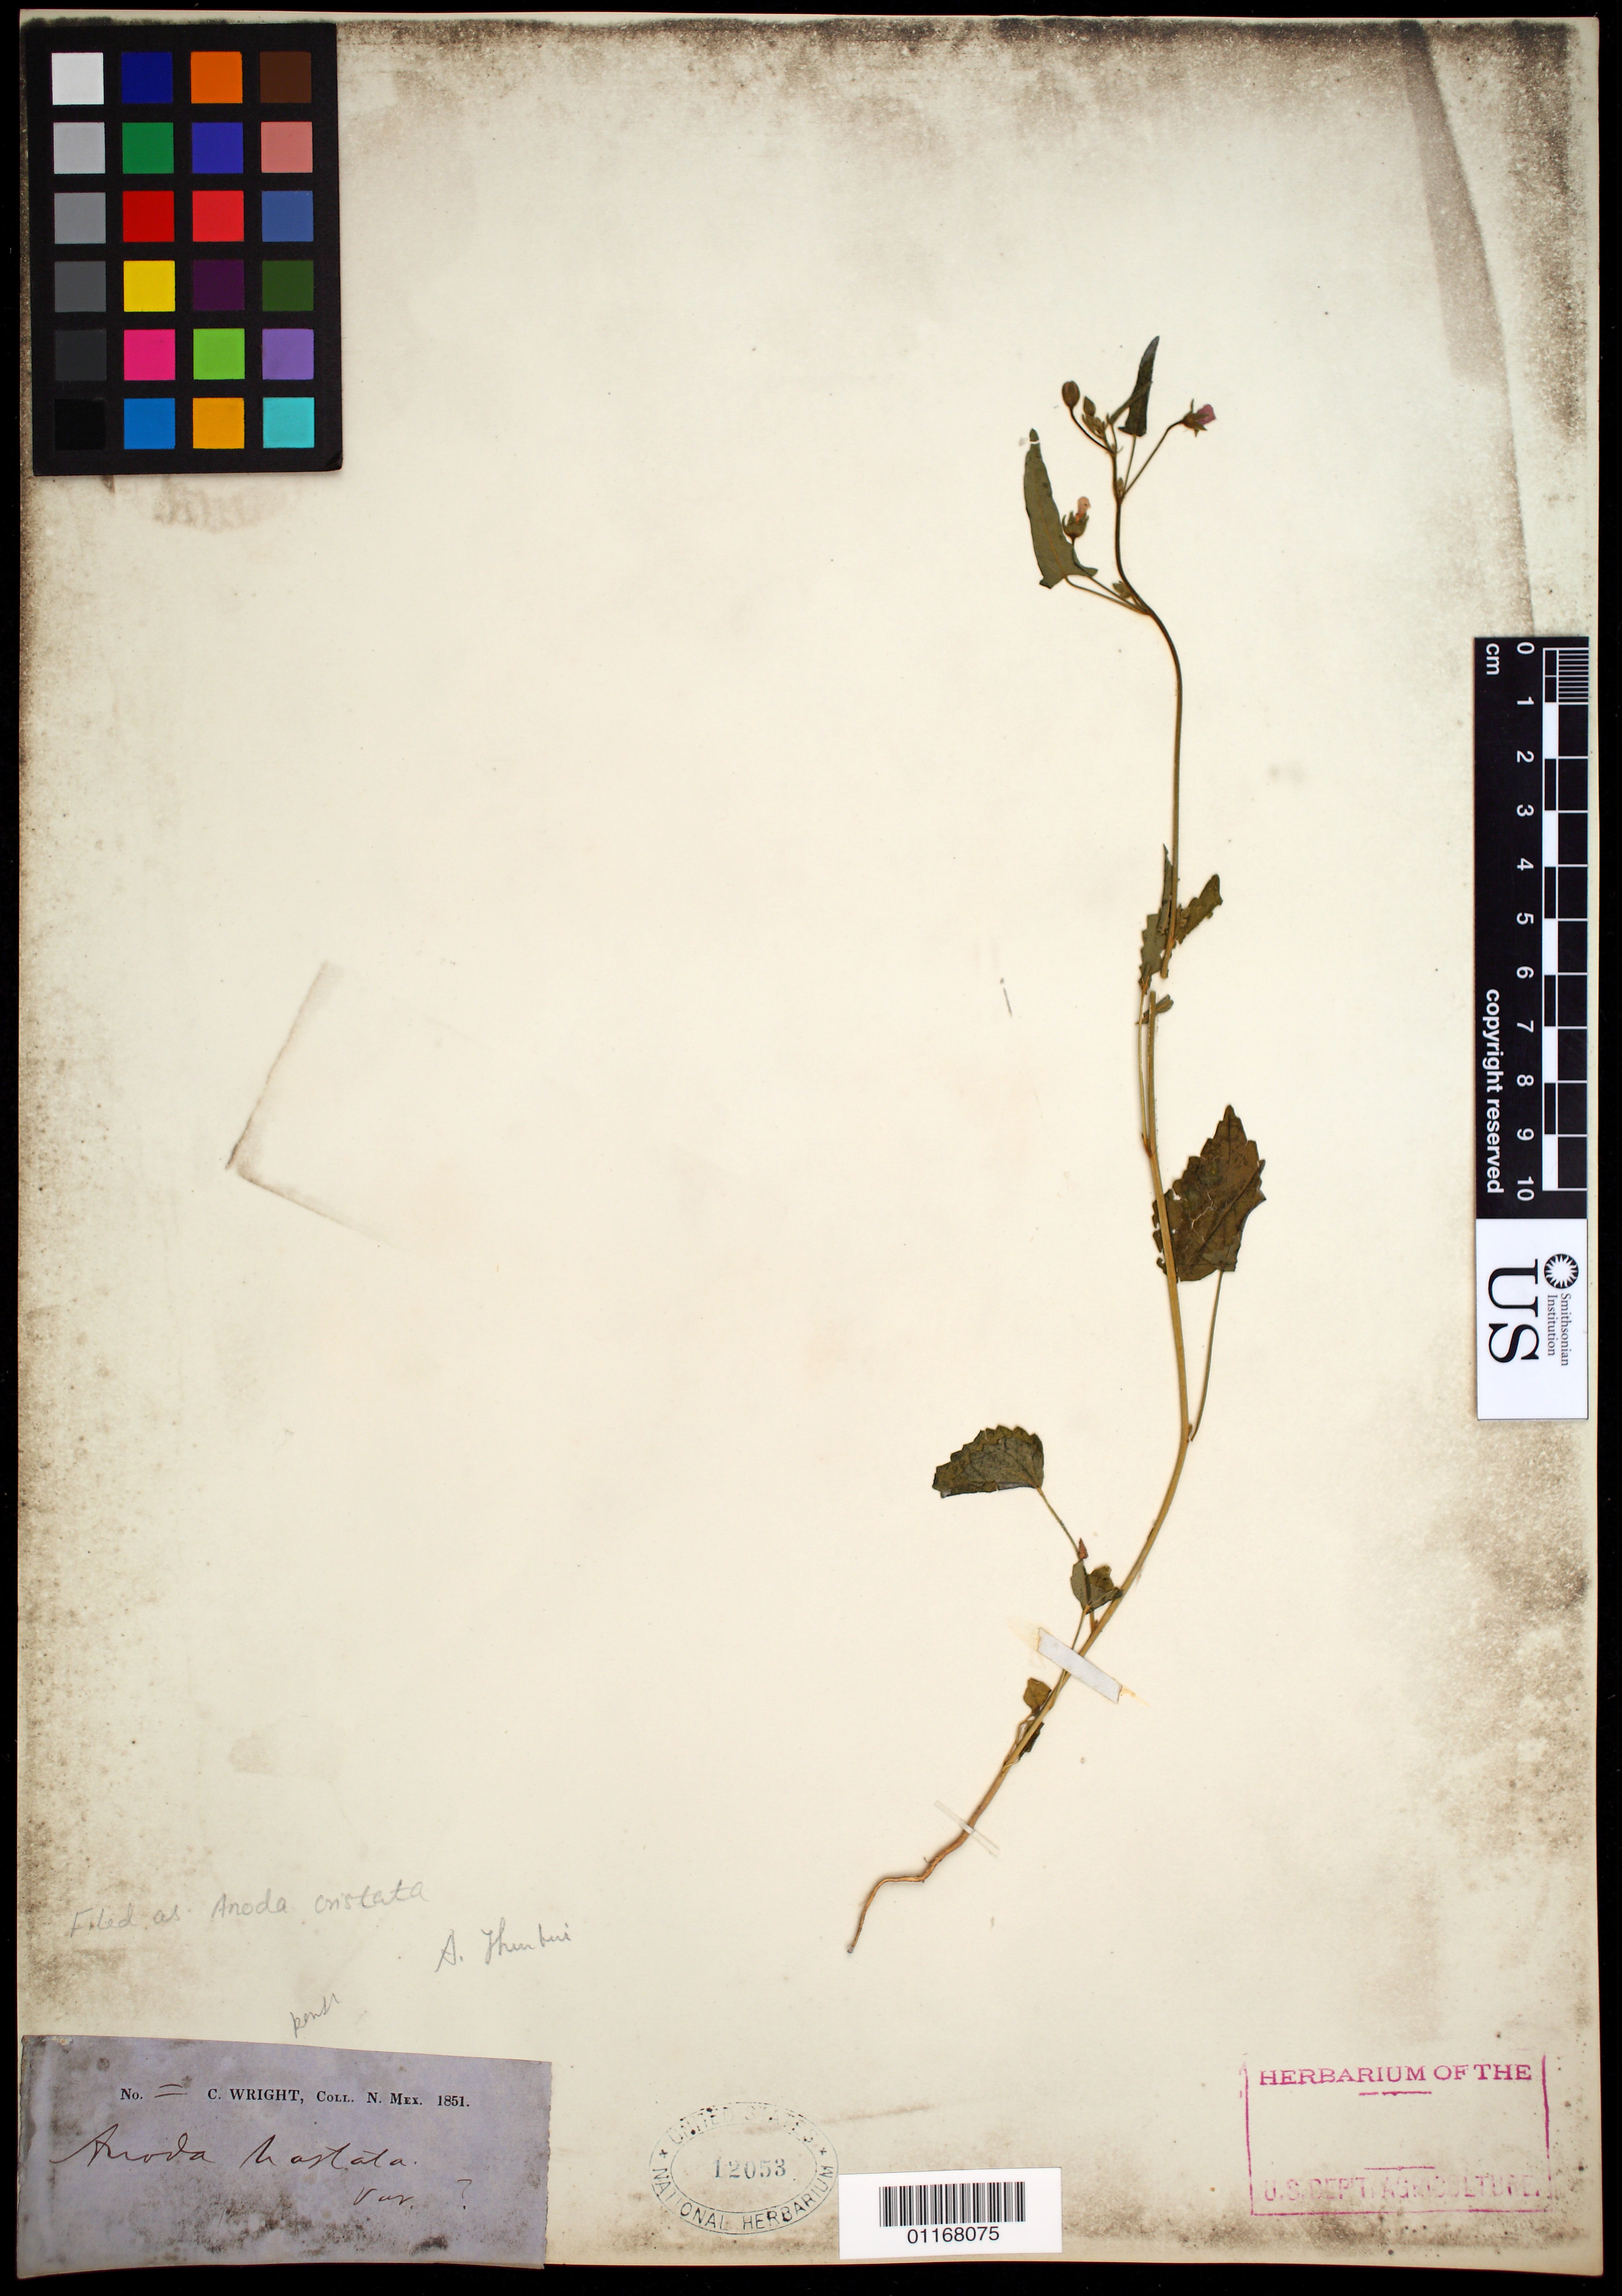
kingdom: Plantae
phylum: Tracheophyta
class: Magnoliopsida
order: Malvales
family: Malvaceae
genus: Anoda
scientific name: Anoda cristata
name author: (L.) Schltdl.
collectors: C. Wright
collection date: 1851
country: United States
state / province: New Mexico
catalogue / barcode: US 12053